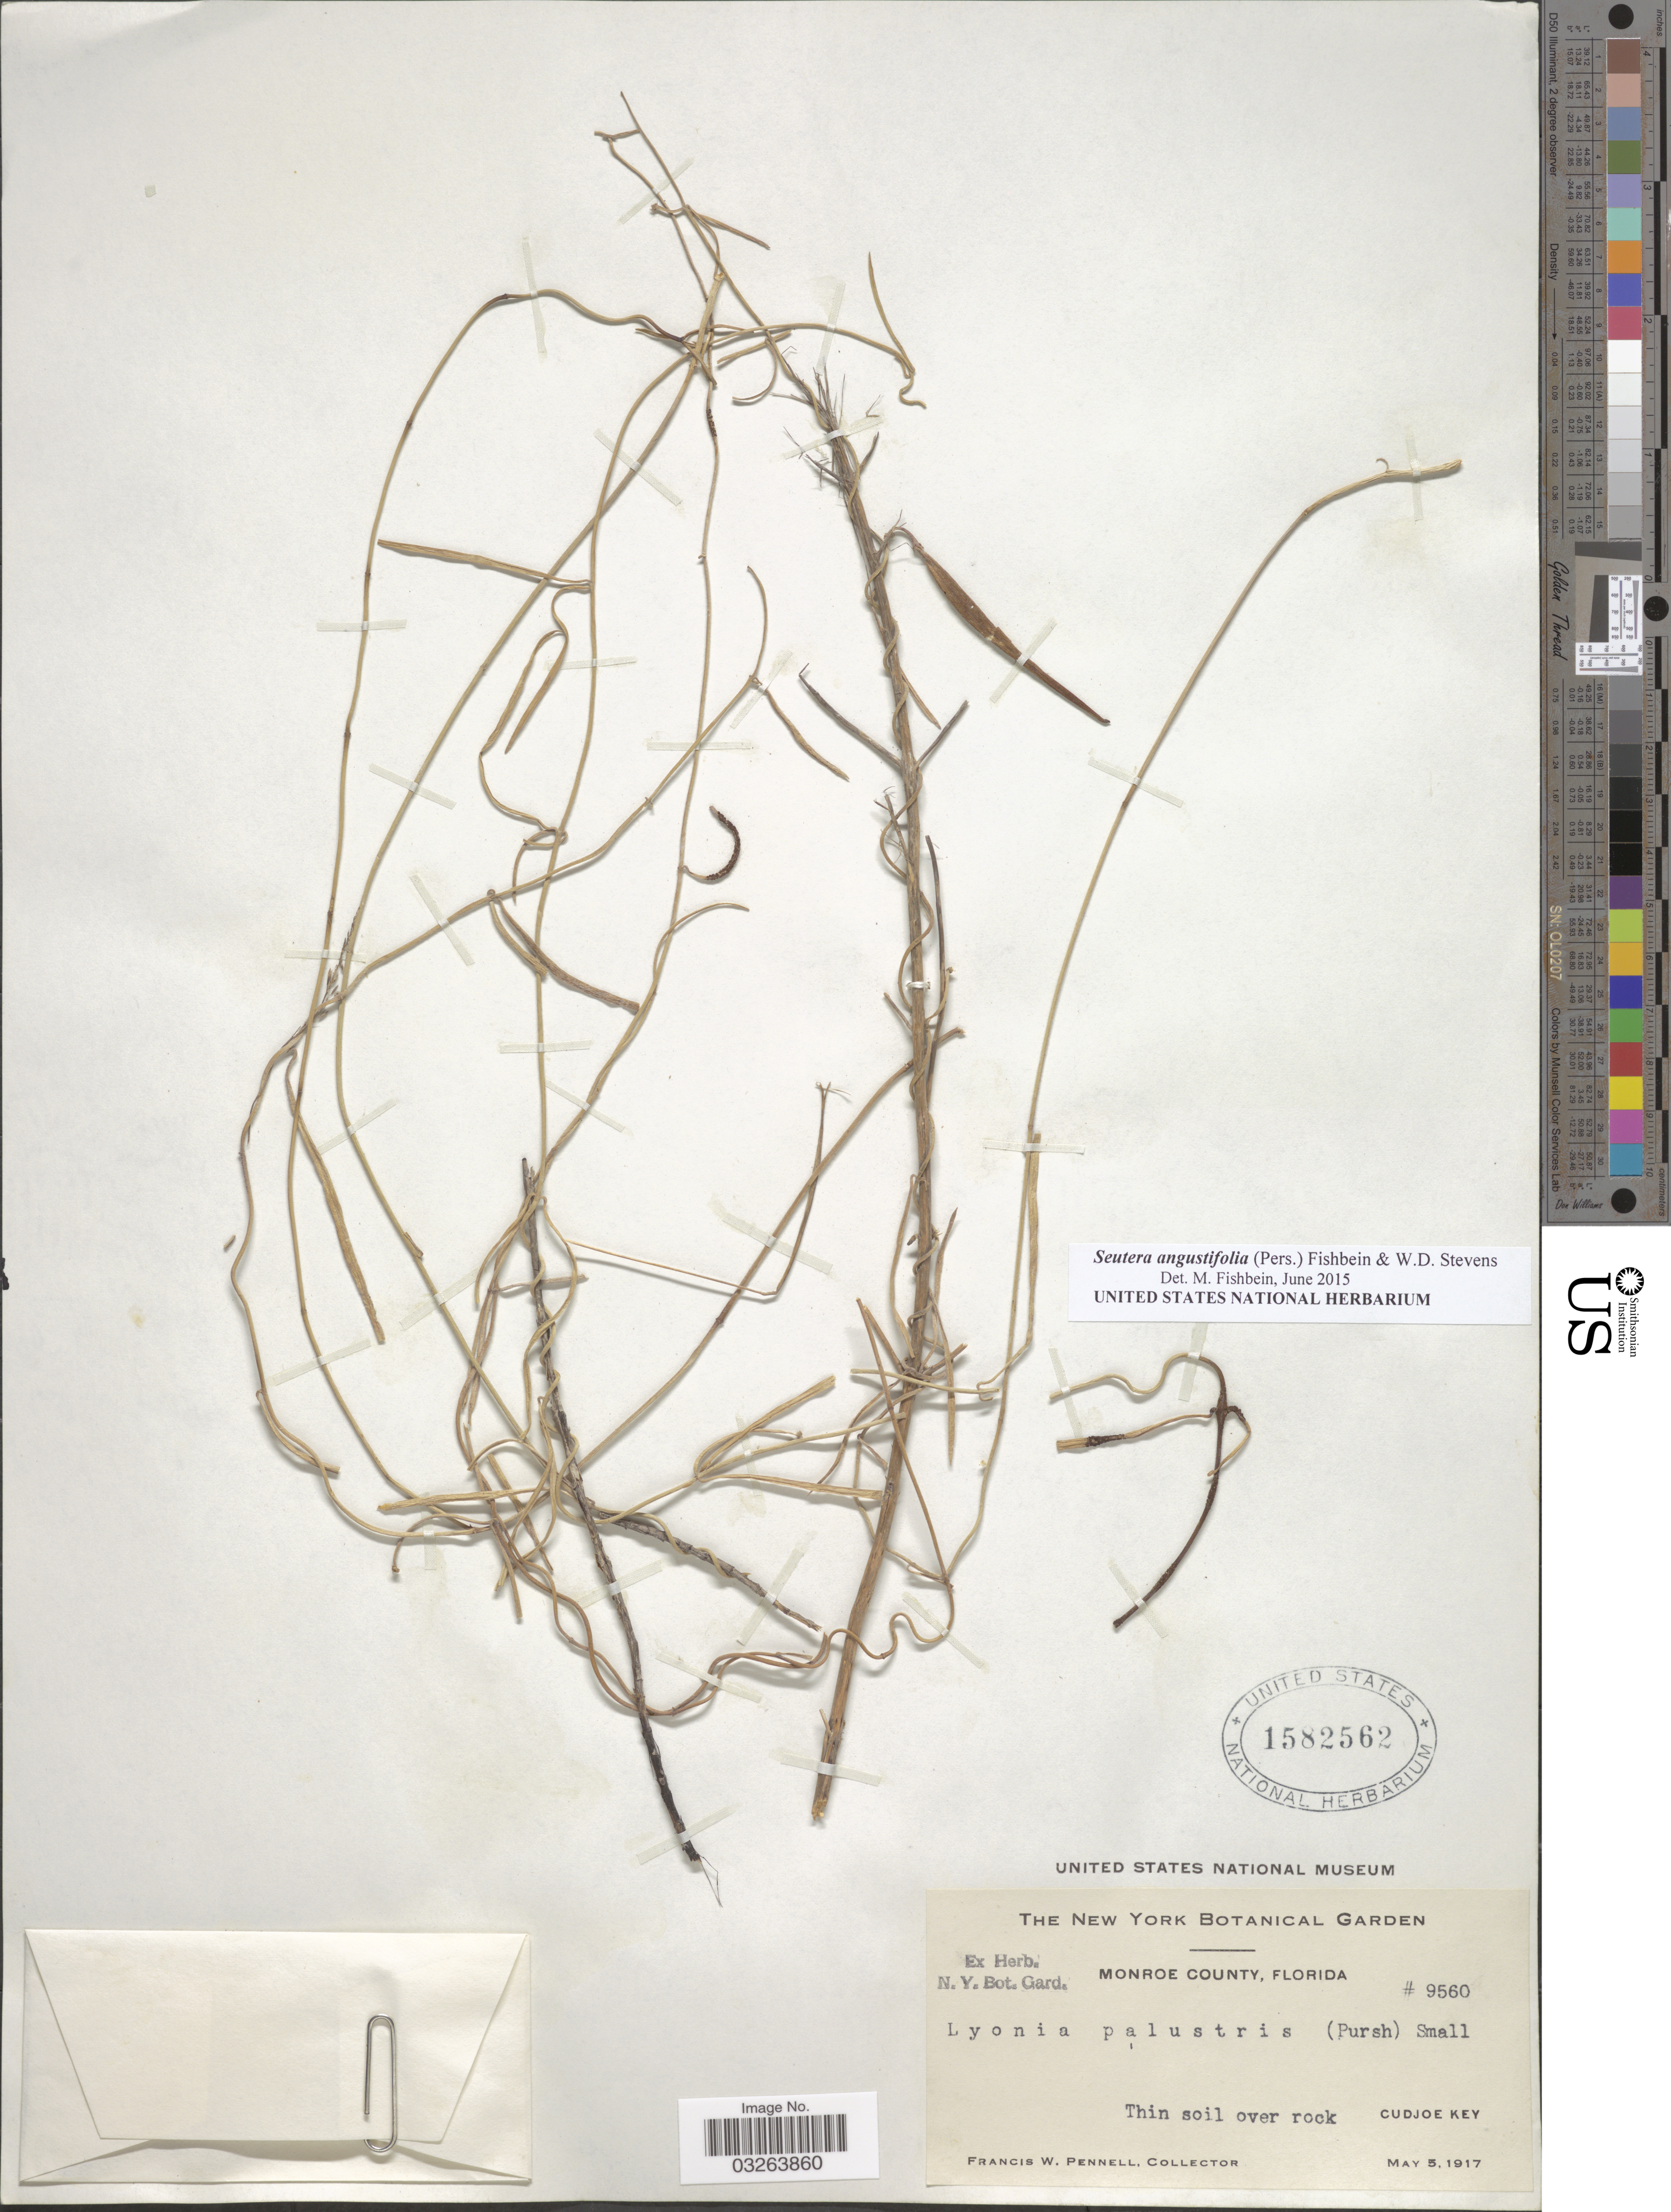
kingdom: Plantae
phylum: Tracheophyta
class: Magnoliopsida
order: Gentianales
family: Apocynaceae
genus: Seutera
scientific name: Seutera angustifolia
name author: Fishbein & W.D. Stevens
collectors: F. W. Pennell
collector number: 9560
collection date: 1917-05-05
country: United States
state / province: Florida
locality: Monroe County. Cudjoe Key.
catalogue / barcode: US 1582562